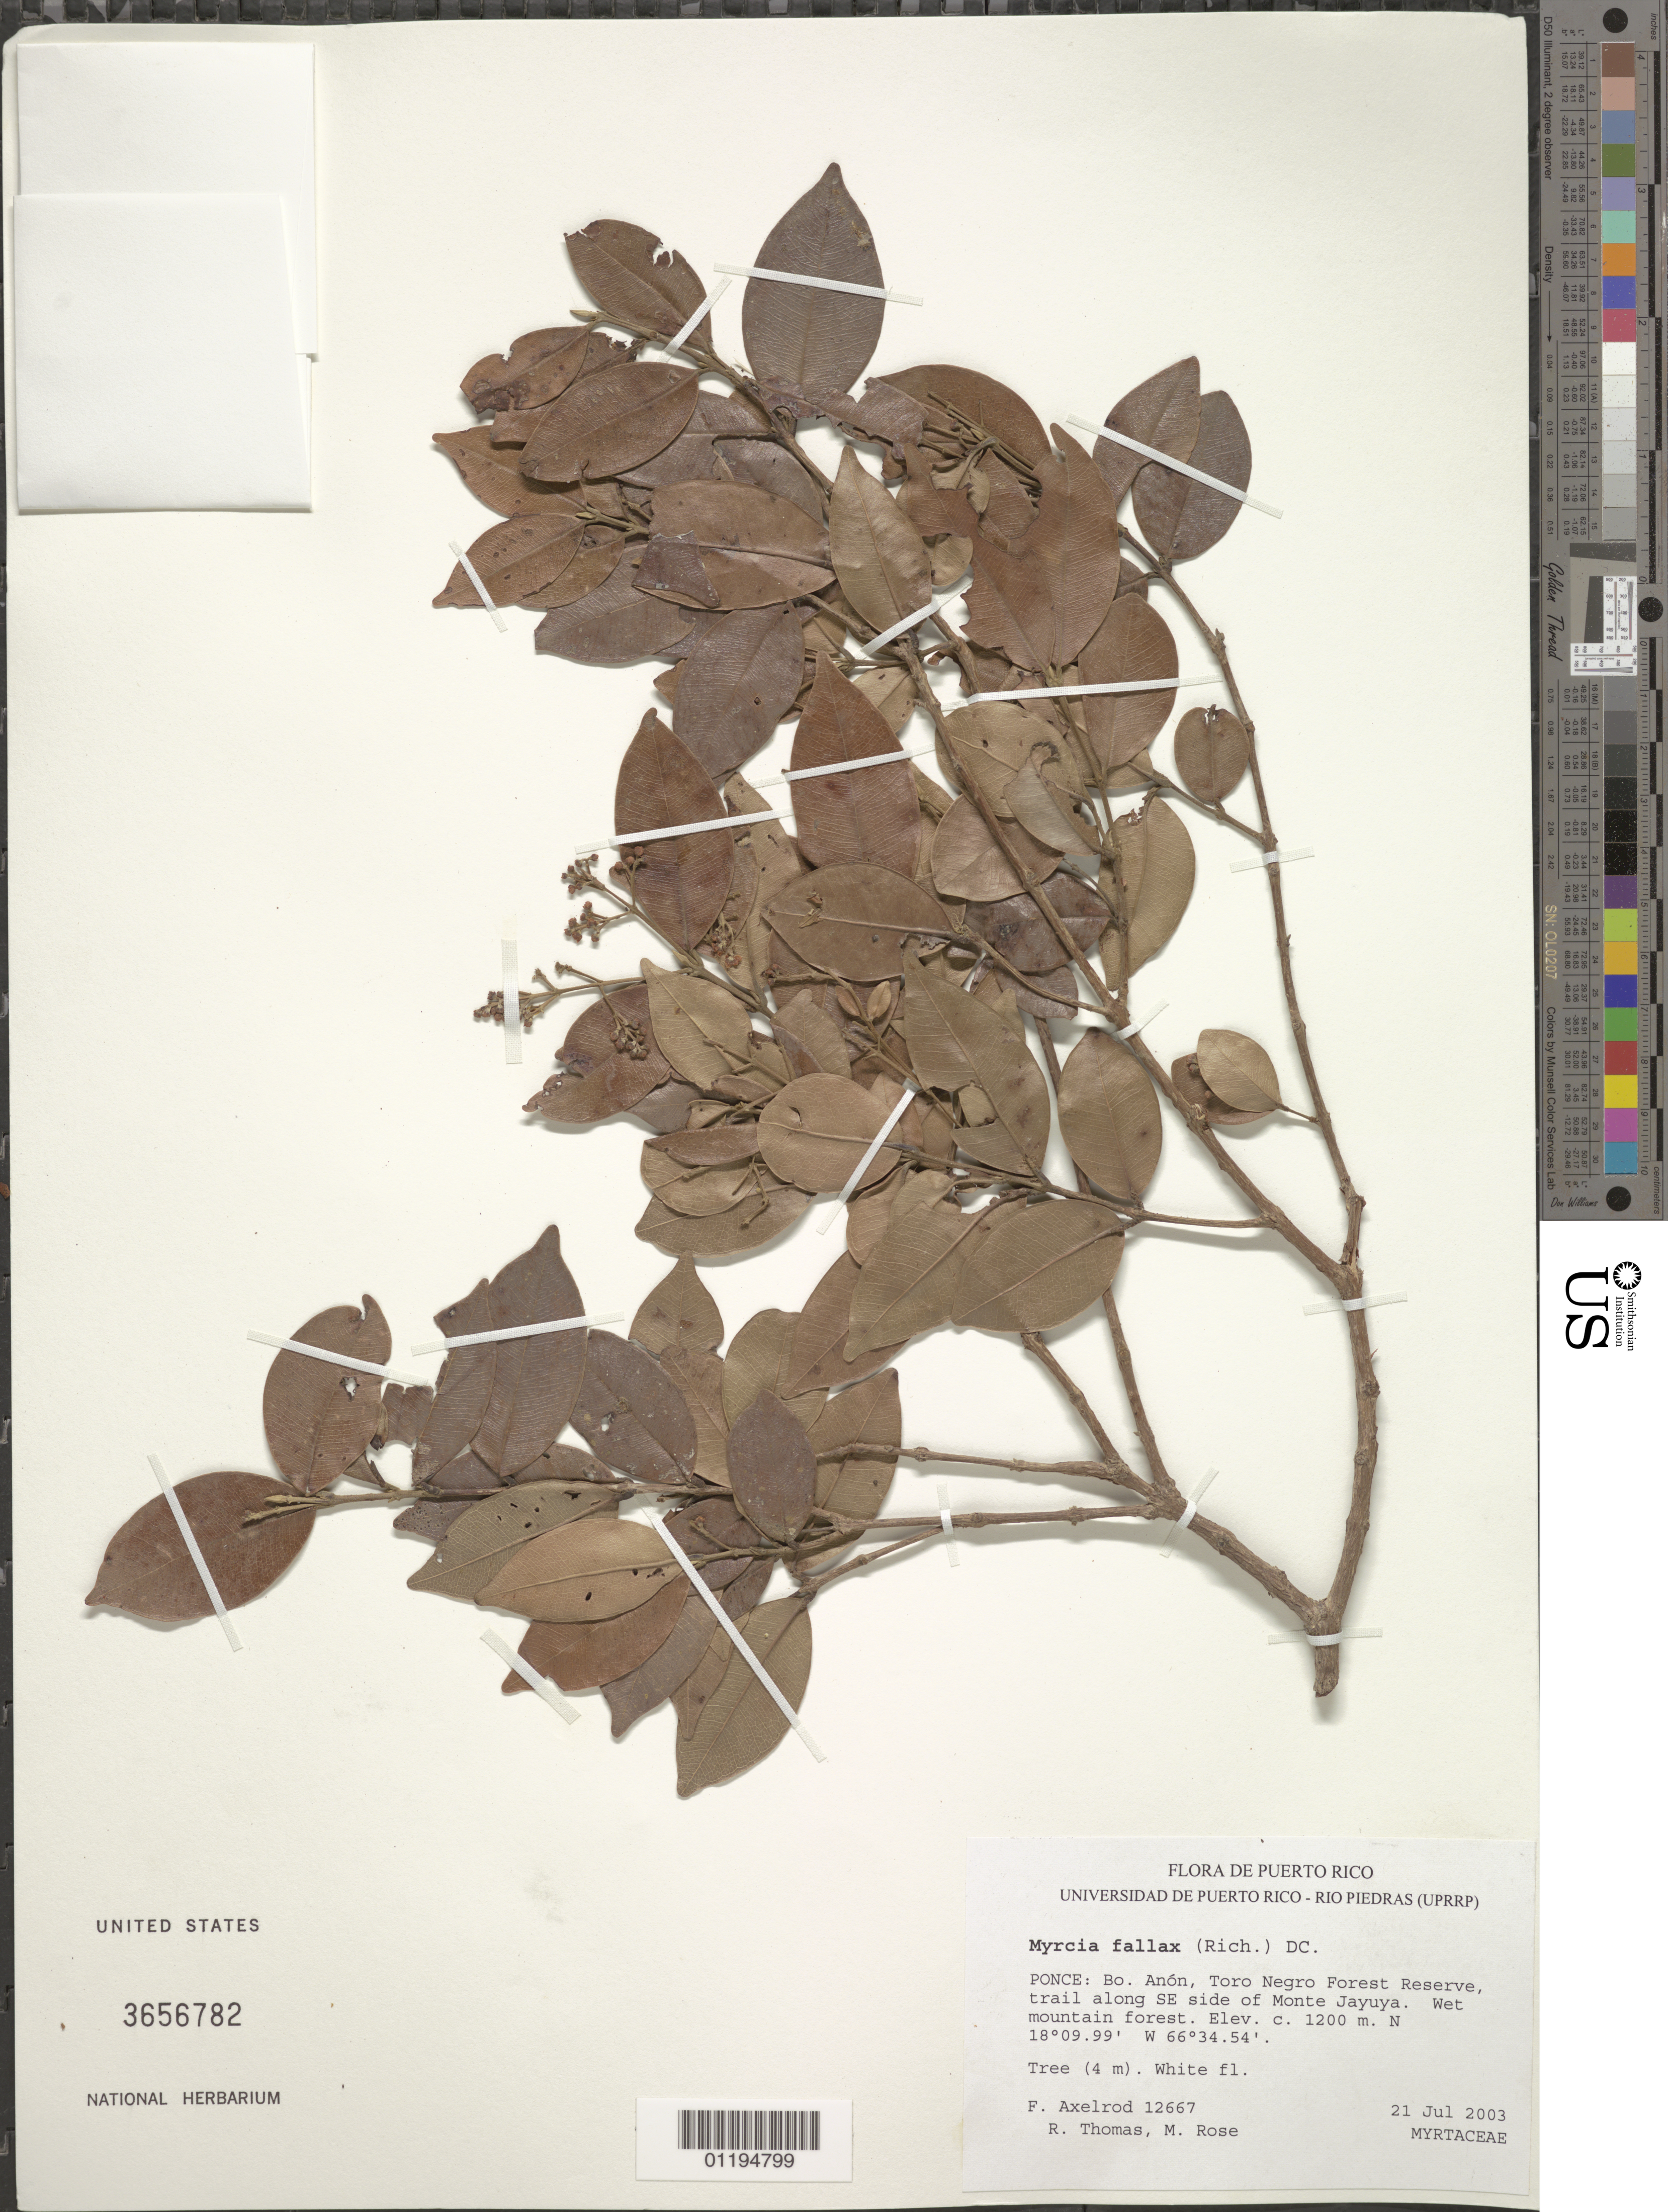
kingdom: Plantae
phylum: Tracheophyta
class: Magnoliopsida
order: Myrtales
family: Myrtaceae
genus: Myrcia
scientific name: Myrcia fallax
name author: (Rich.) DC.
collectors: F. S. Axelrod, R. Thomas & M. Rose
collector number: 12667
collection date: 2003-07-21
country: Puerto Rico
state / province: Ponce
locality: Toro Negro Forest Reserve, trail along SE side of Monte Jayuya.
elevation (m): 1200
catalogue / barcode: US 3656782